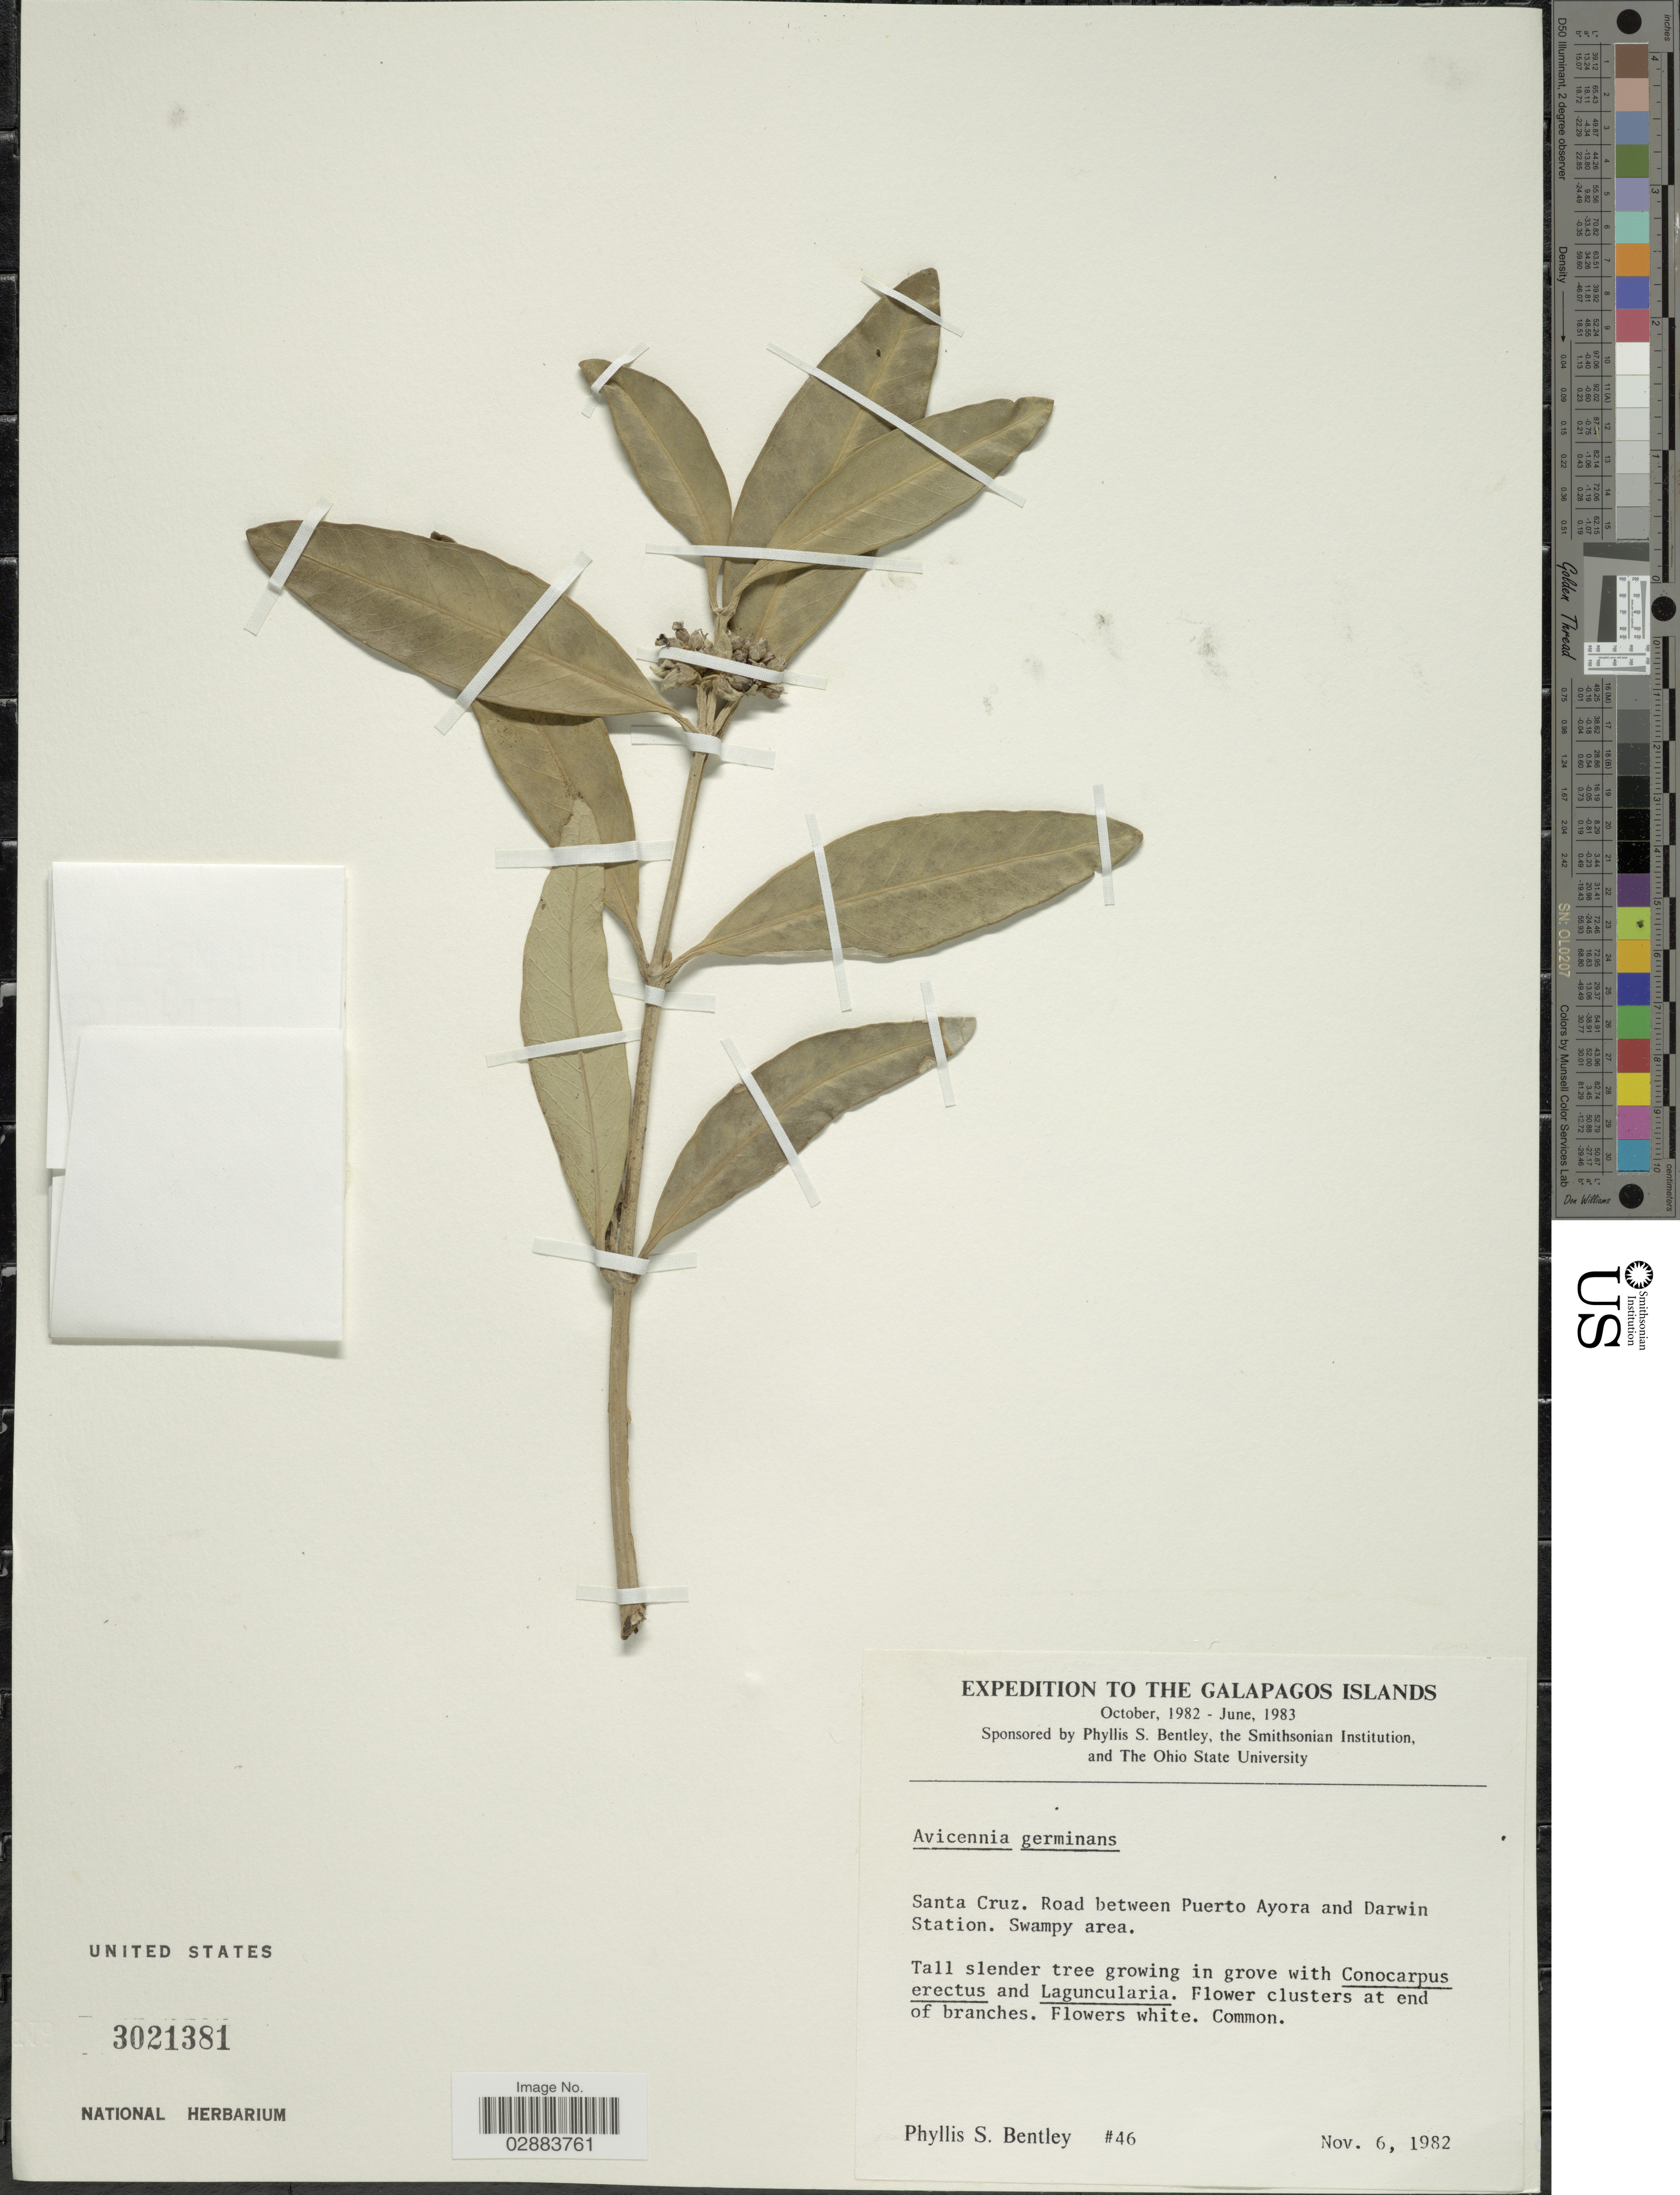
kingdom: Plantae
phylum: Tracheophyta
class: Magnoliopsida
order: Lamiales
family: Acanthaceae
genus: Avicennia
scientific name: Avicennia germinans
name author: (L.) L.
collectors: P. S. Bentley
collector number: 46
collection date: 1982-11-06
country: Ecuador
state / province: Colón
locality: The Galapagos Islands. Santa Cruz. Road between Puerto Ayora and Darwin Station.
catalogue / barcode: US 3021381